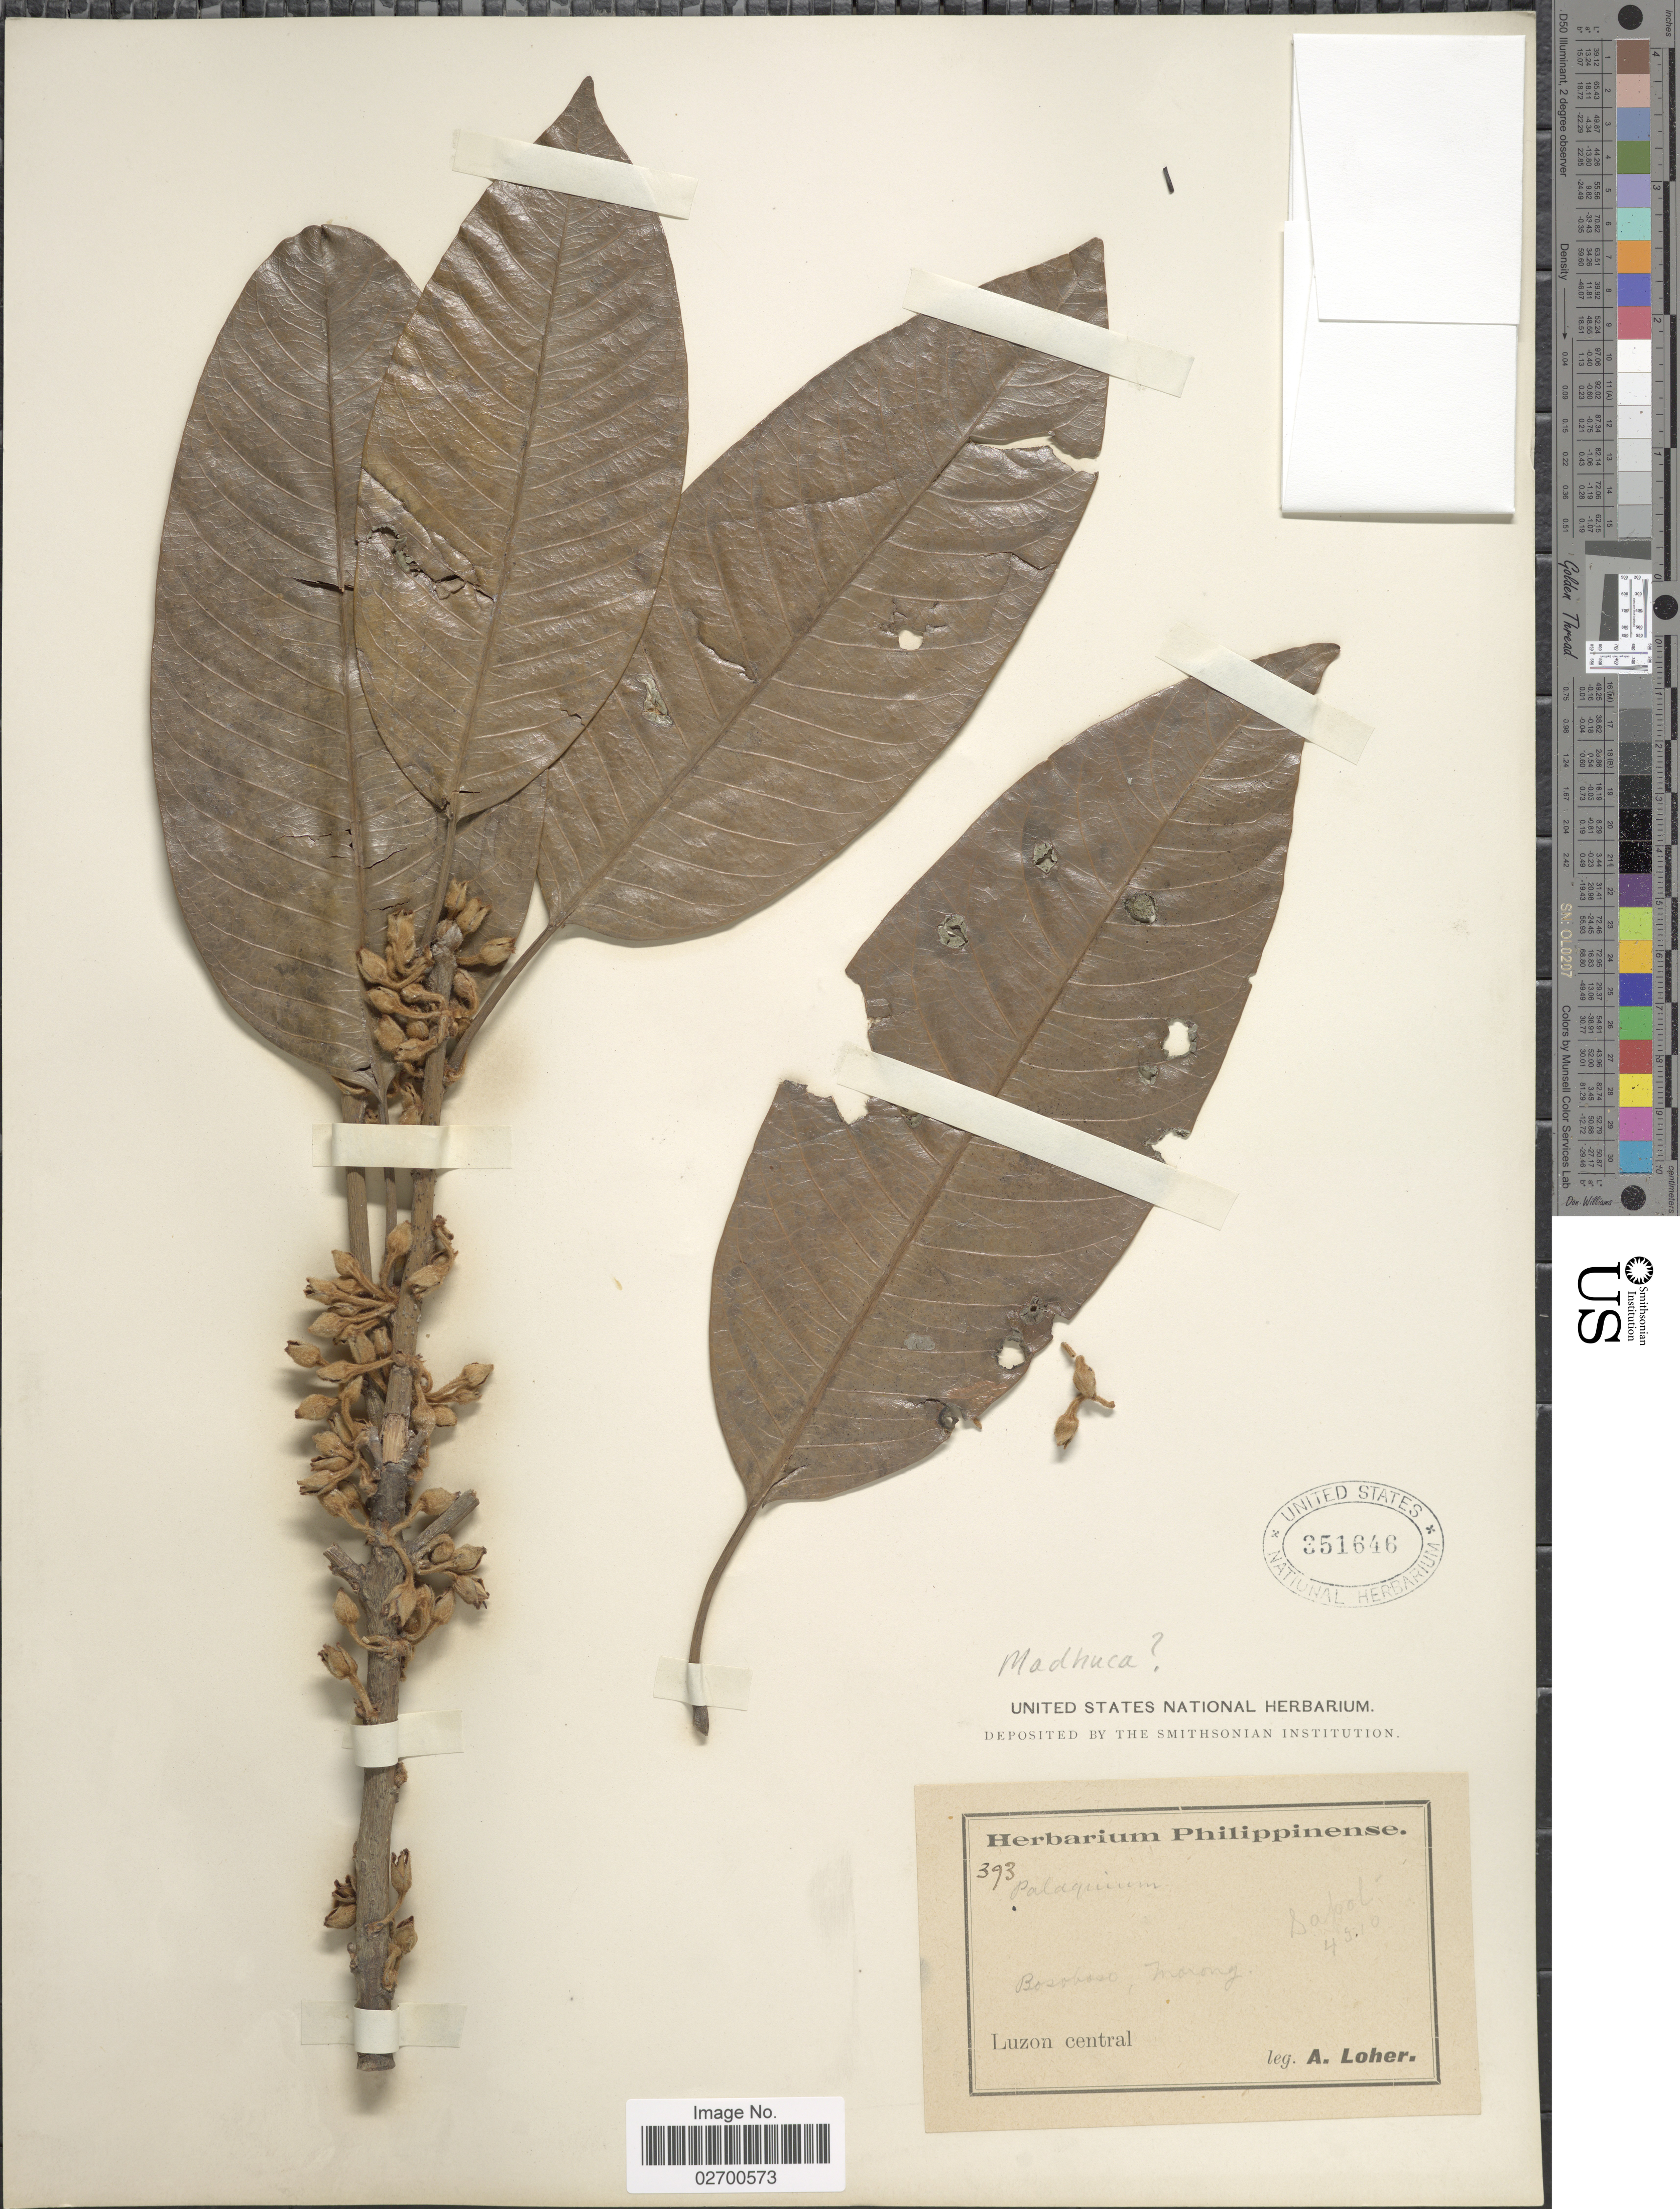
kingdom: Plantae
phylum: Tracheophyta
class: Magnoliopsida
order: Ericales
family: Sapotaceae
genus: Madhuca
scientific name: Madhuca sp.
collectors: A. Loher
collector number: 393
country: Philippines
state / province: Central Luzon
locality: Bosobos, Morong, Sabol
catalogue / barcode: US 351646